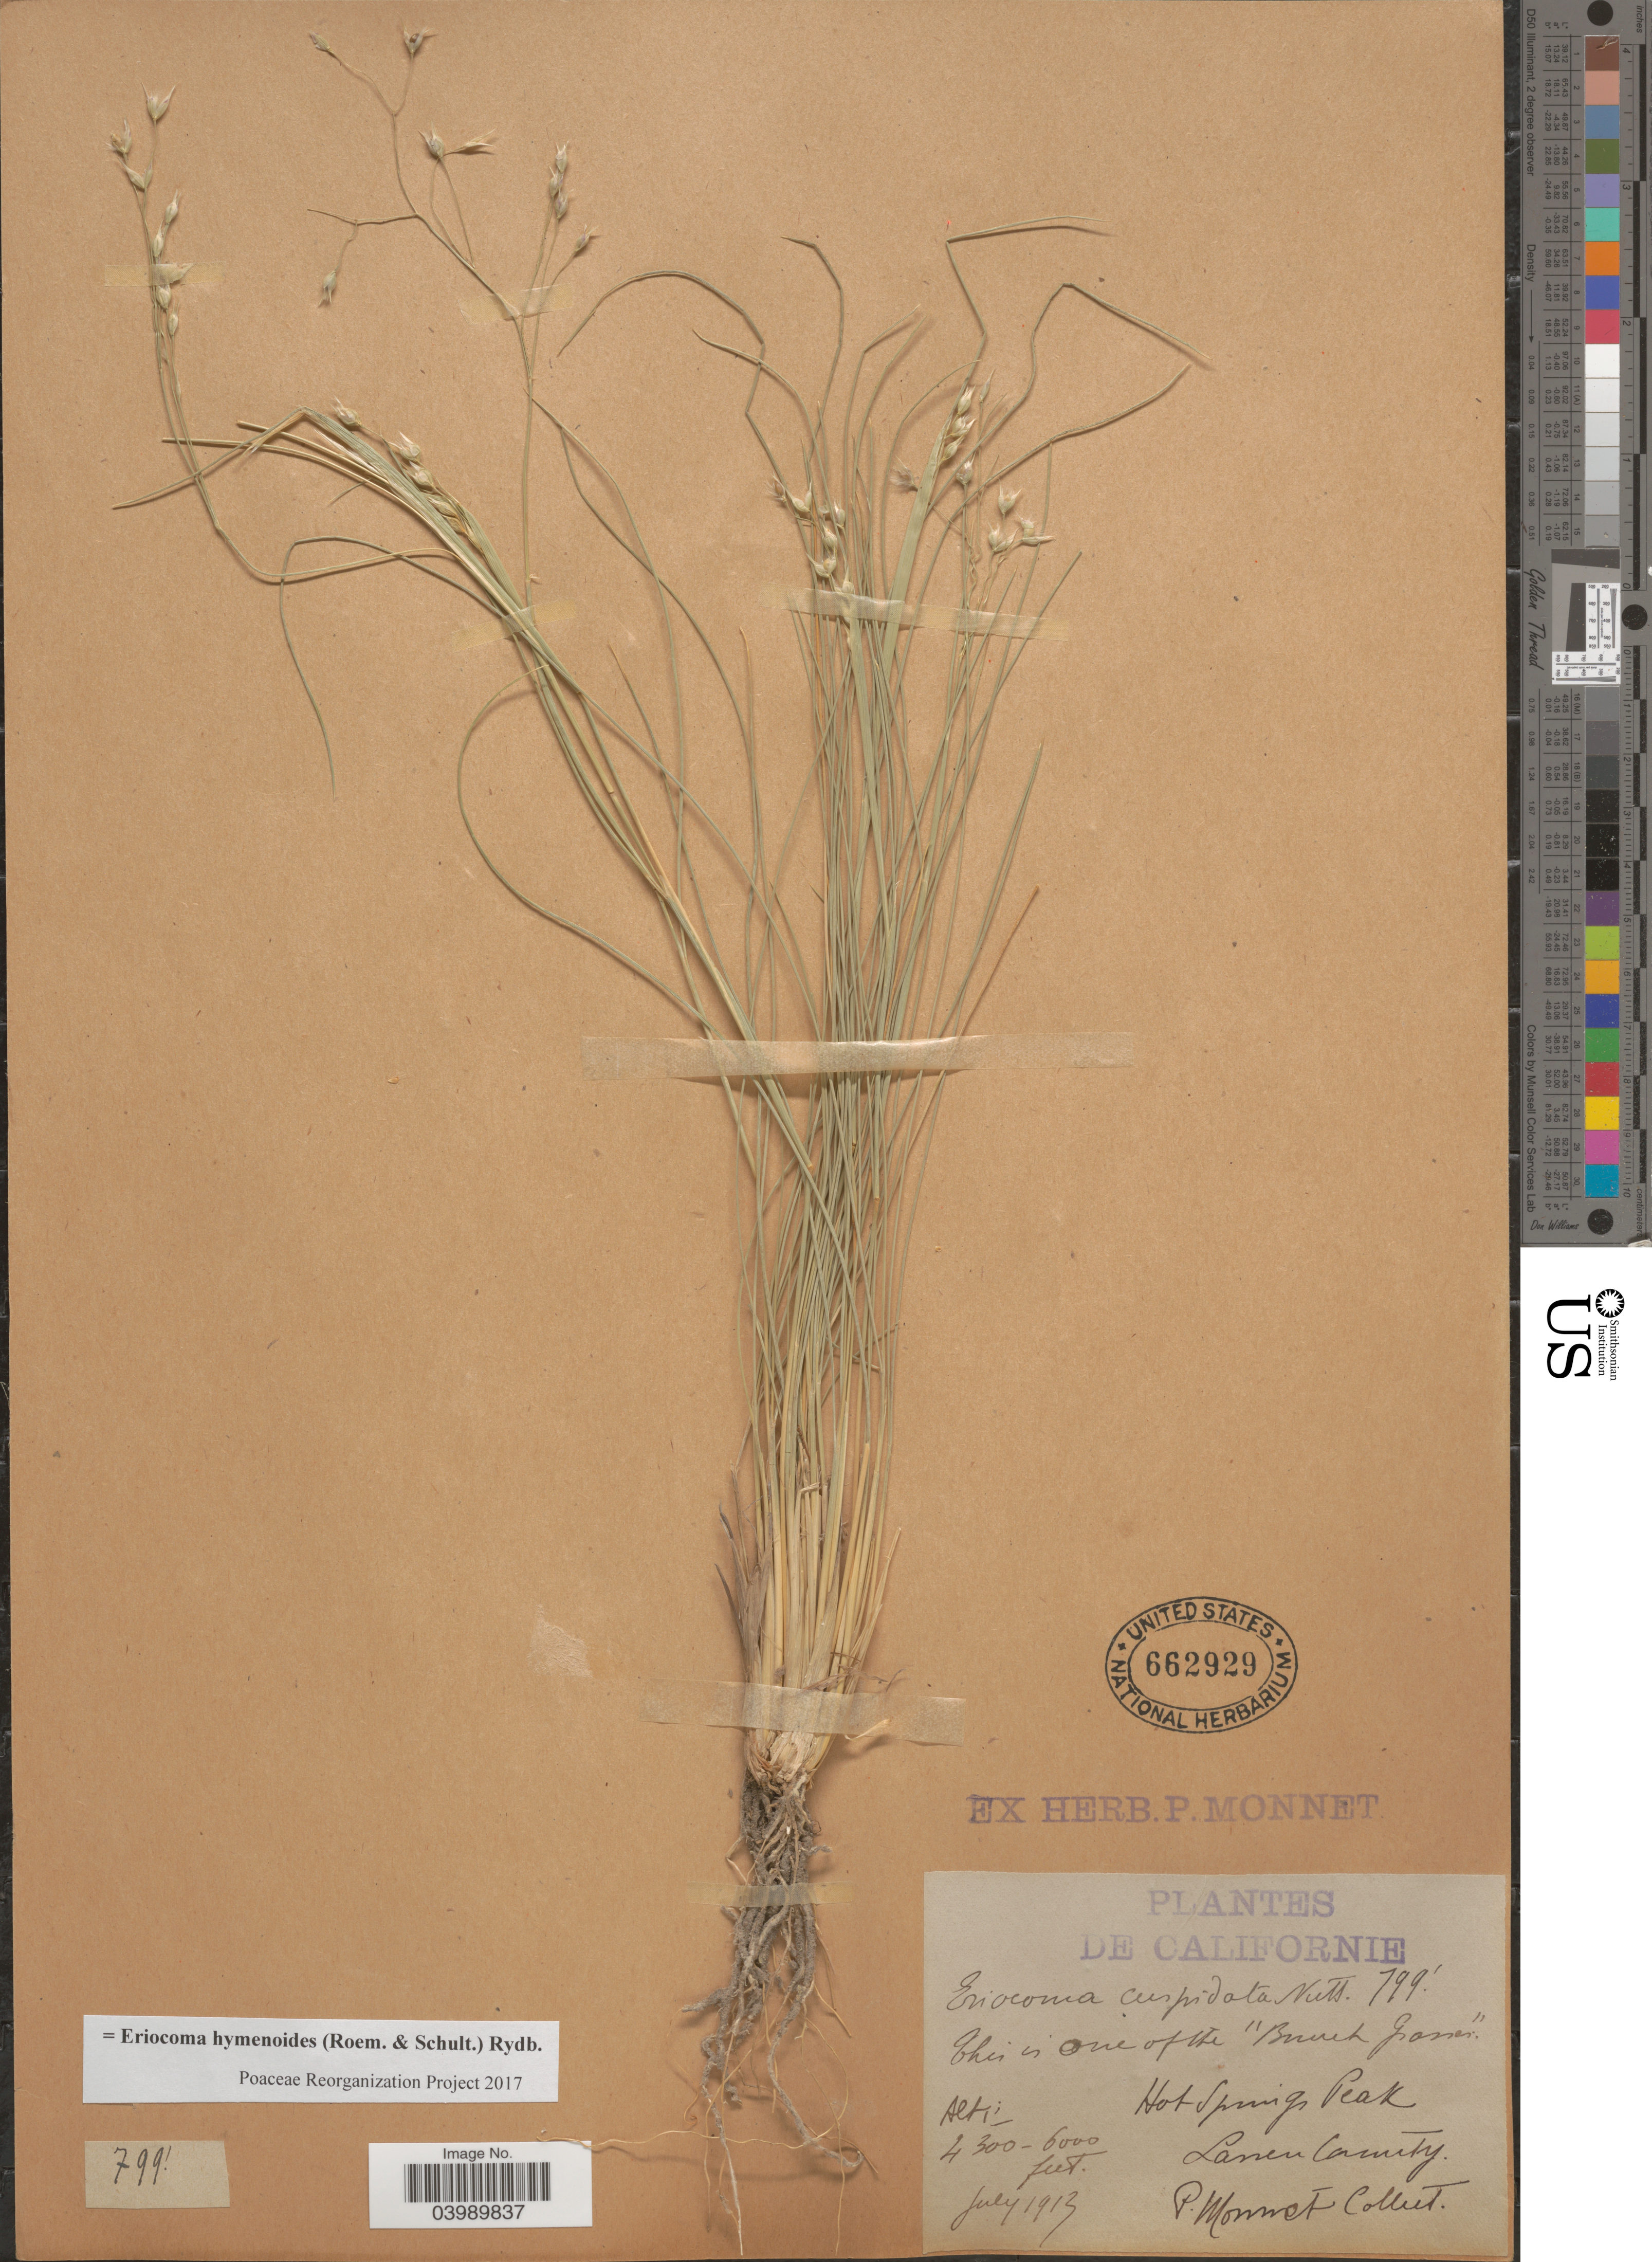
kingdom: Plantae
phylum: Tracheophyta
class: Liliopsida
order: Poales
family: Poaceae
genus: Eriocoma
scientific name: Eriocoma hymenoides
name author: (Roem. & Schult.) Rydb.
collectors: P. Monnet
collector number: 799?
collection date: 1913-07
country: United States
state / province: California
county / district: Lassen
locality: Californie. Hot Springs Peak. Lassen County.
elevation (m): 1311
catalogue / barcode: US 662929